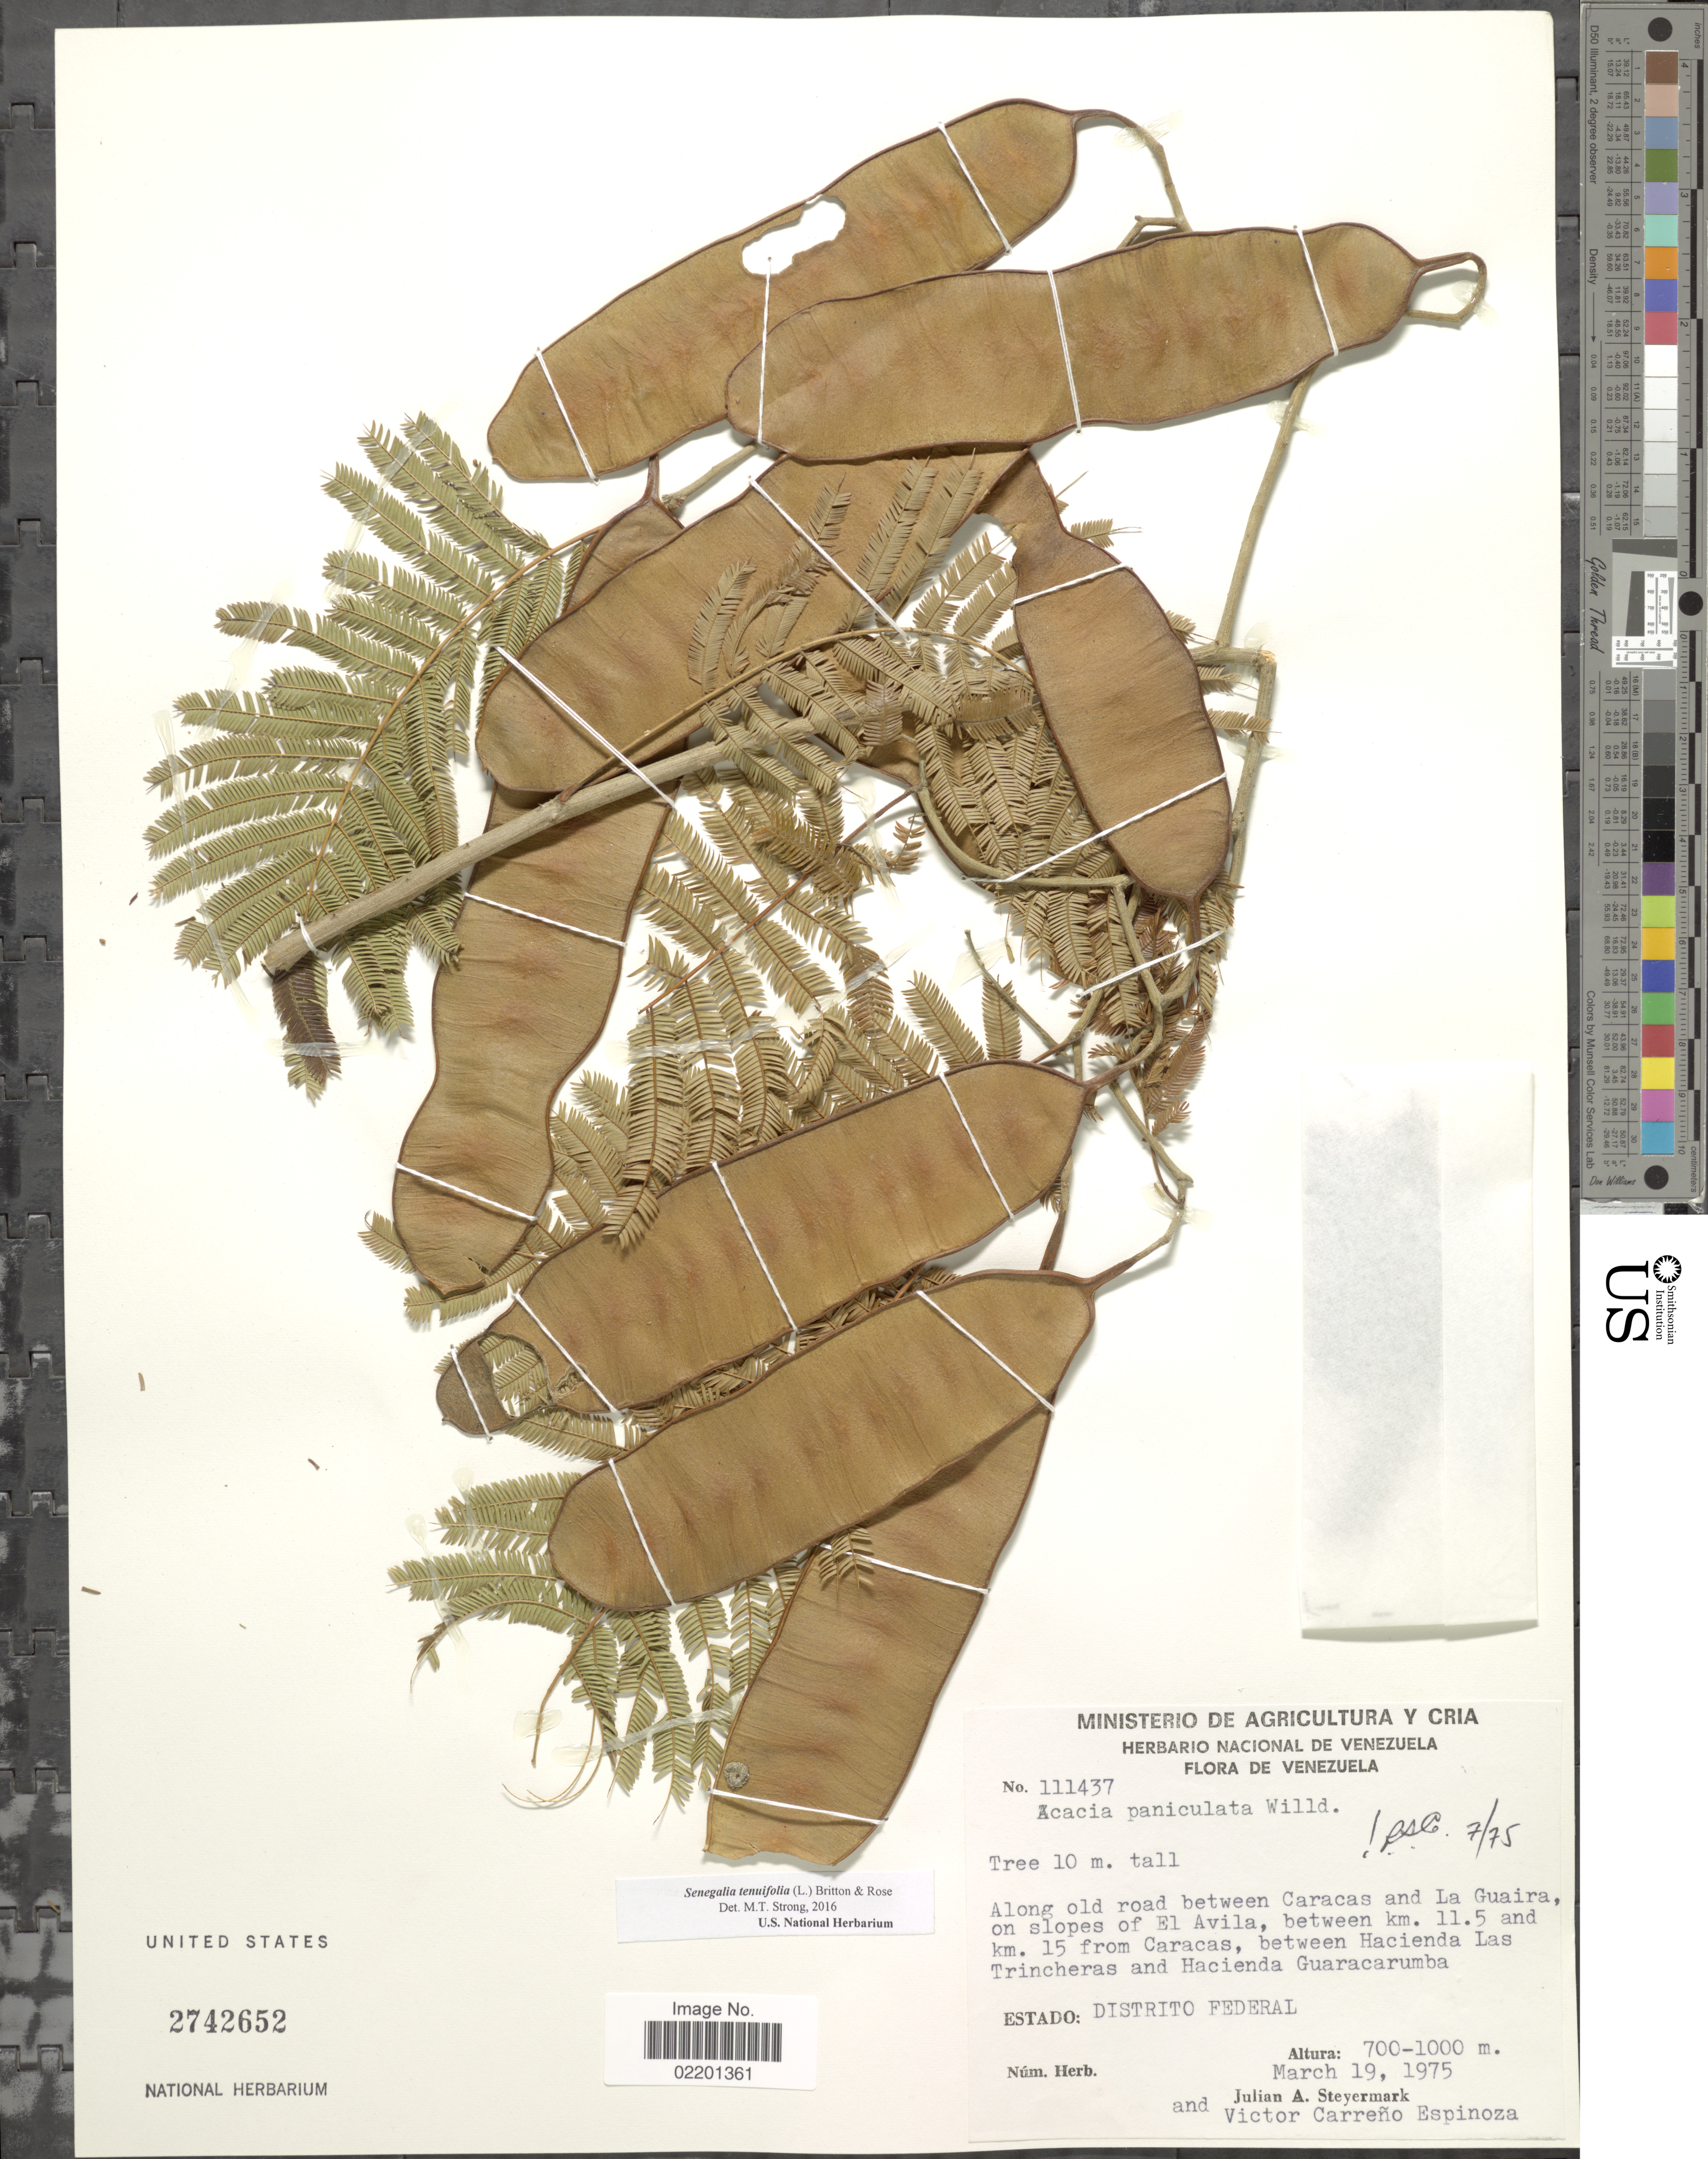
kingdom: Plantae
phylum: Tracheophyta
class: Magnoliopsida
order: Fabales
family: Fabaceae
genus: Senegalia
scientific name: Senegalia tenuifolia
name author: (L.) Britton & Rose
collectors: J. Steyermark & V. Carreño E.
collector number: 111437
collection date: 1975-03-19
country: Venezuela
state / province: Miranda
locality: Along old road between Caracas and La Guaira, on slopes of El Avila, between km. 11.5 and km. 15 from Caracas, between Hacienda Las Trincheras and Hacienda Guaracarumba, Estado: Distrito Federal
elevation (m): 700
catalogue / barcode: US 2742652